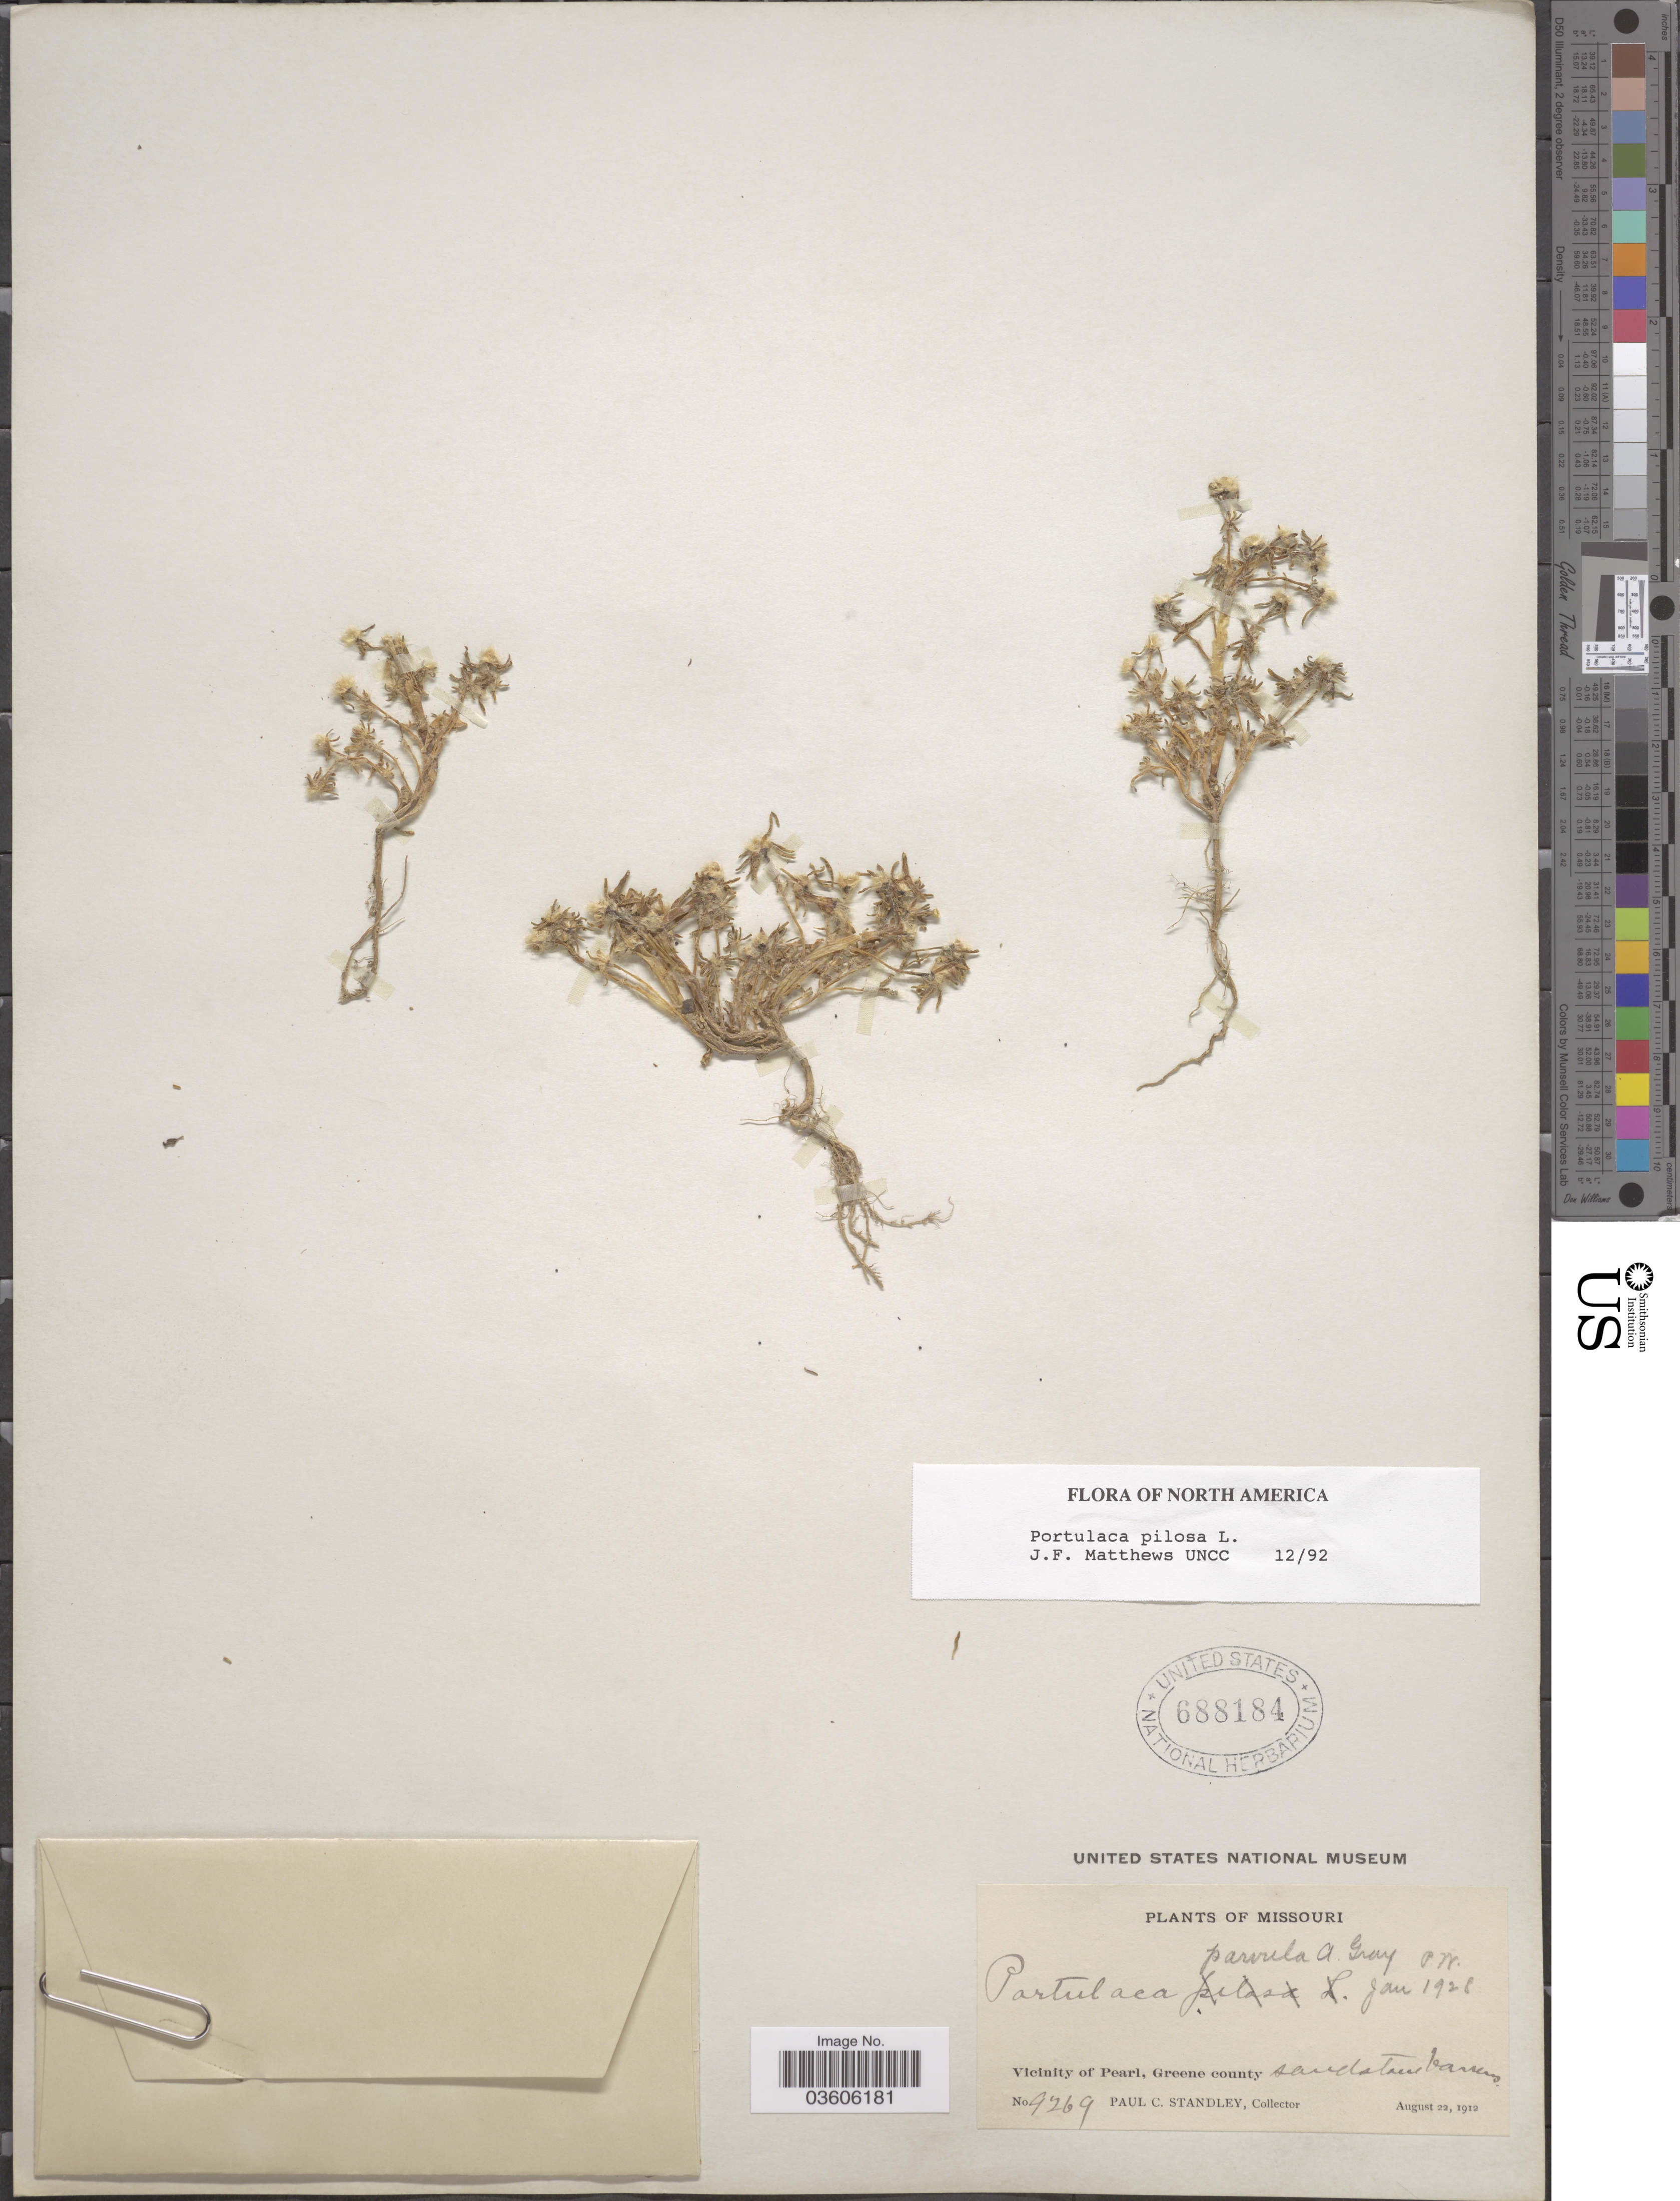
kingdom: Plantae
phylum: Tracheophyta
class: Magnoliopsida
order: Caryophyllales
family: Portulacaceae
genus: Portulaca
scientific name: Portulaca pilosa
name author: L.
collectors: P. C. Standley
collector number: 9269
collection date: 1912-08-22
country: United States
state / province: Missouri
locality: Vicinity of Pearl, Greene county.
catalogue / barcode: US 688184